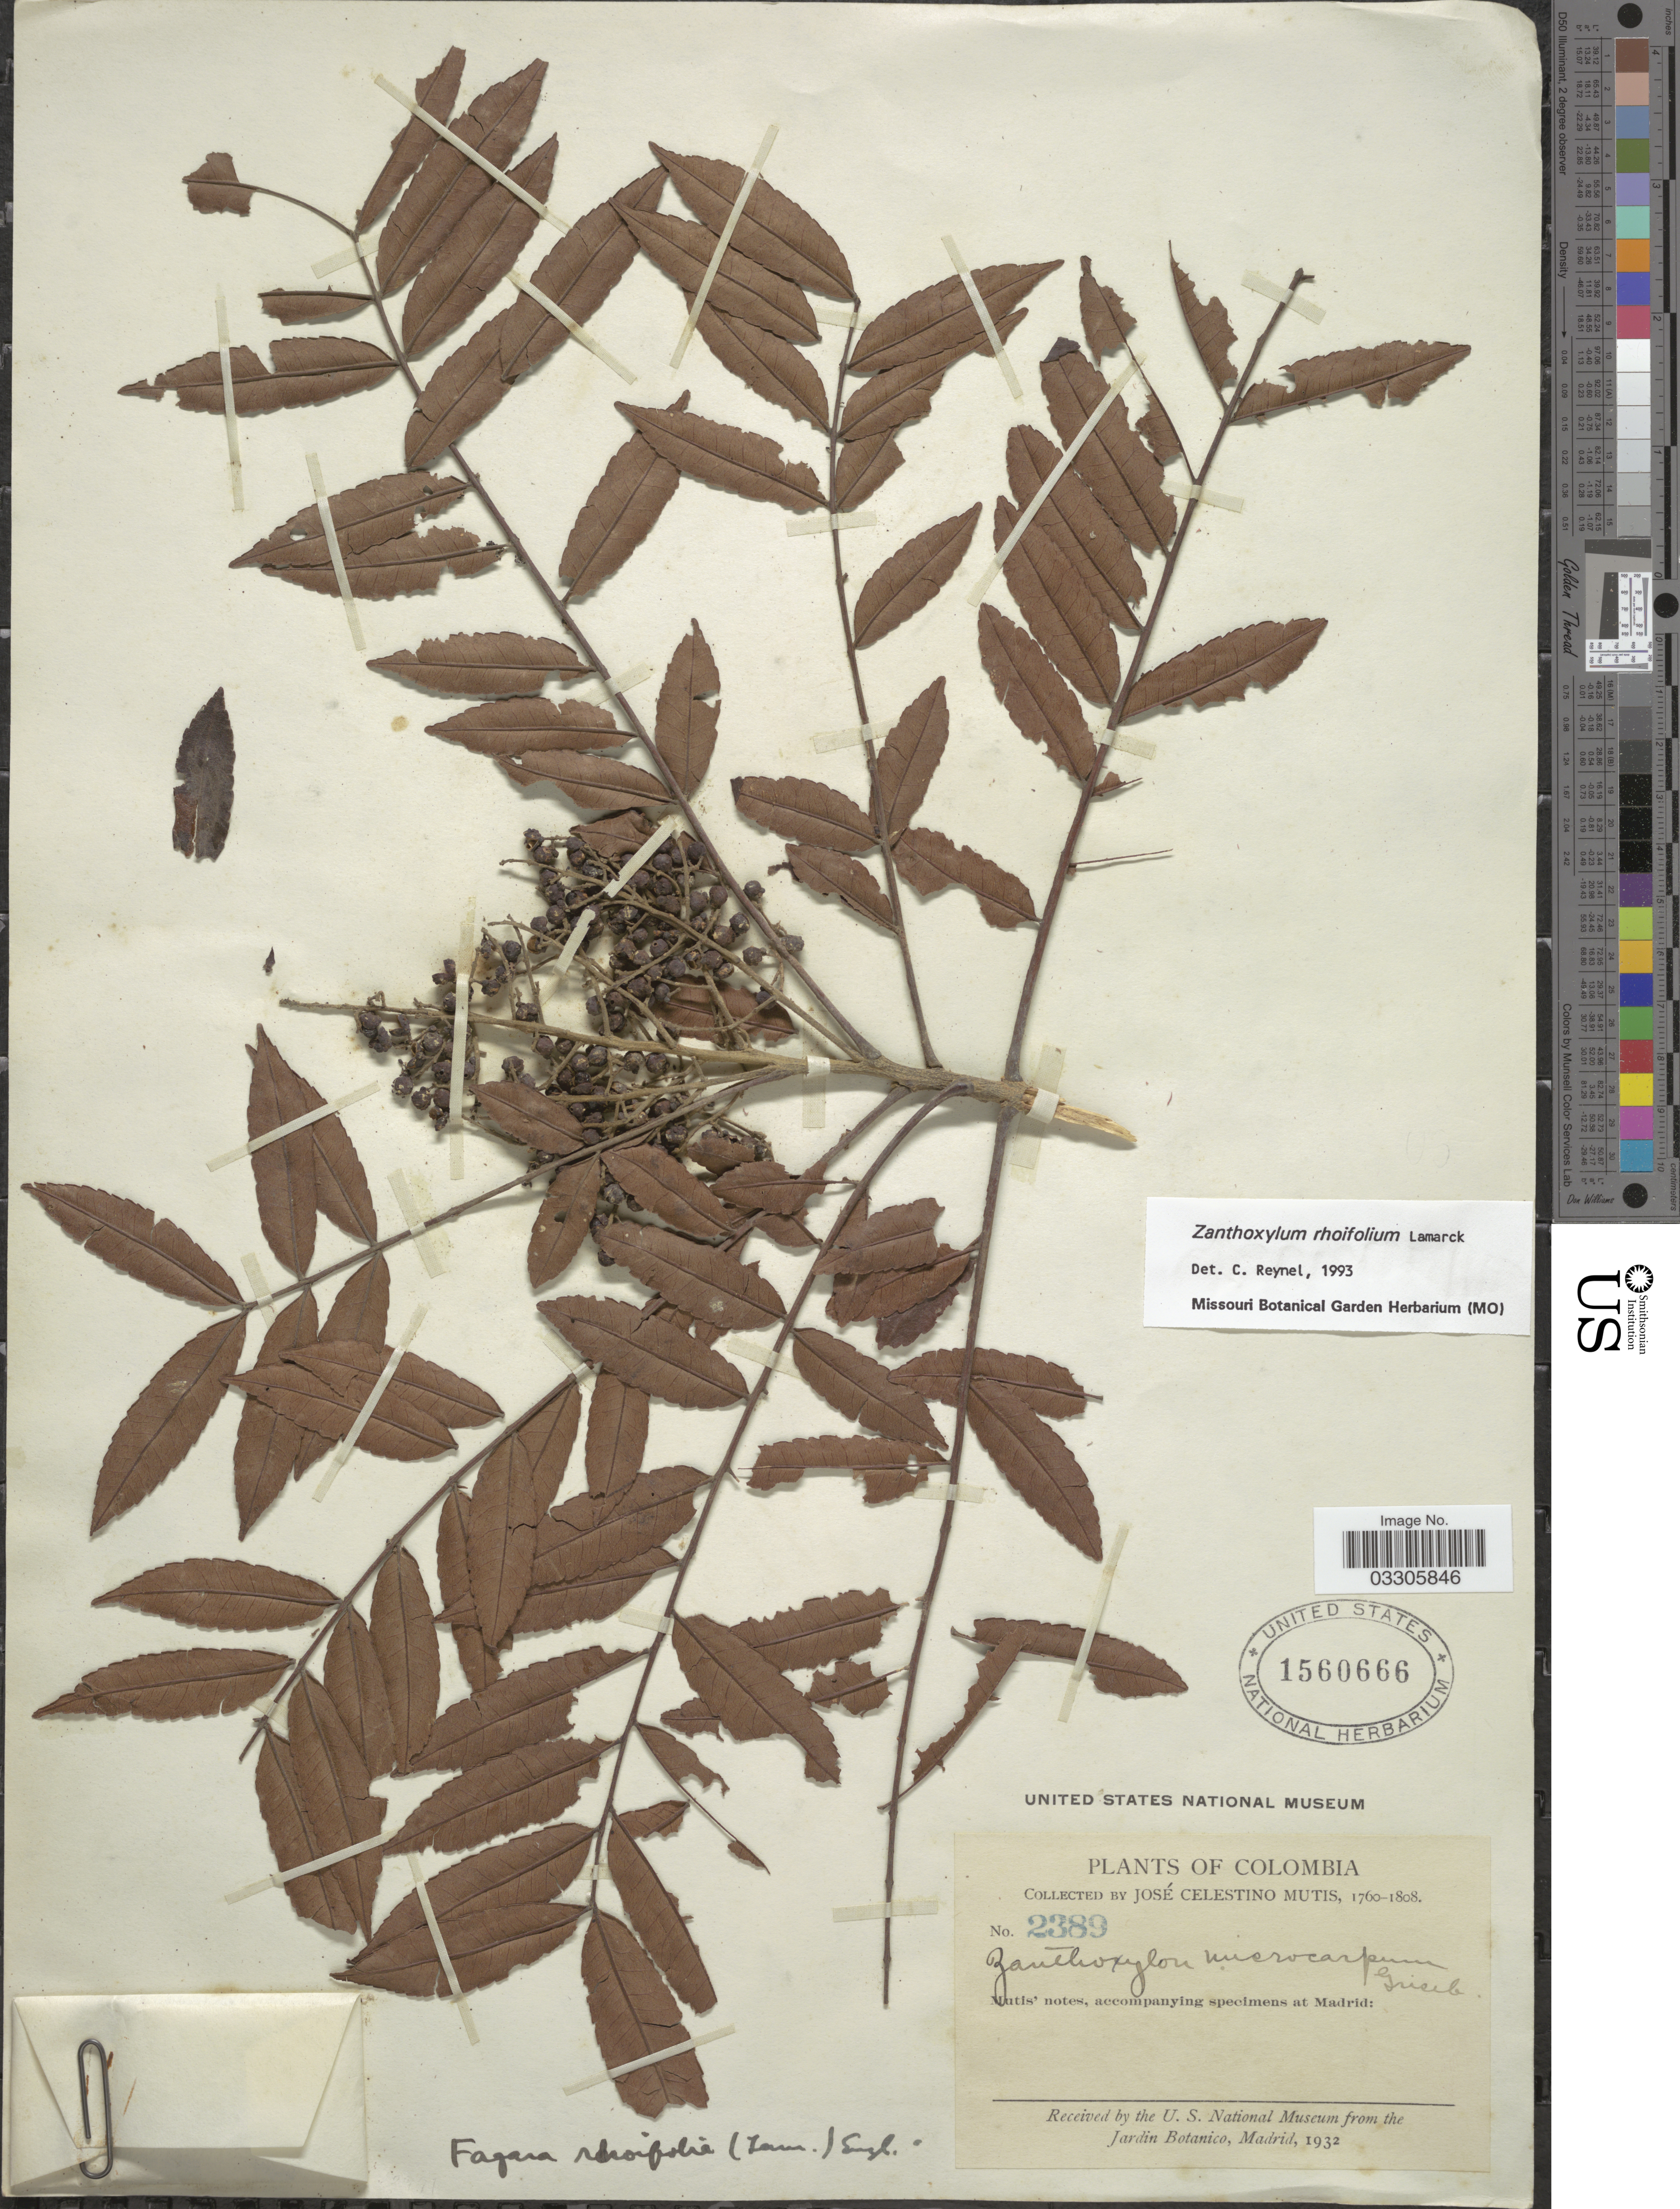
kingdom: Plantae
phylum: Tracheophyta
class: Magnoliopsida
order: Sapindales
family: Rutaceae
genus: Zanthoxylum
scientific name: Zanthoxylum rhoifolium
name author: Lam.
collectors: J. C. B. Mutis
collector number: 2389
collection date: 1760/1808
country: Colombia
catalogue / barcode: US 1560666